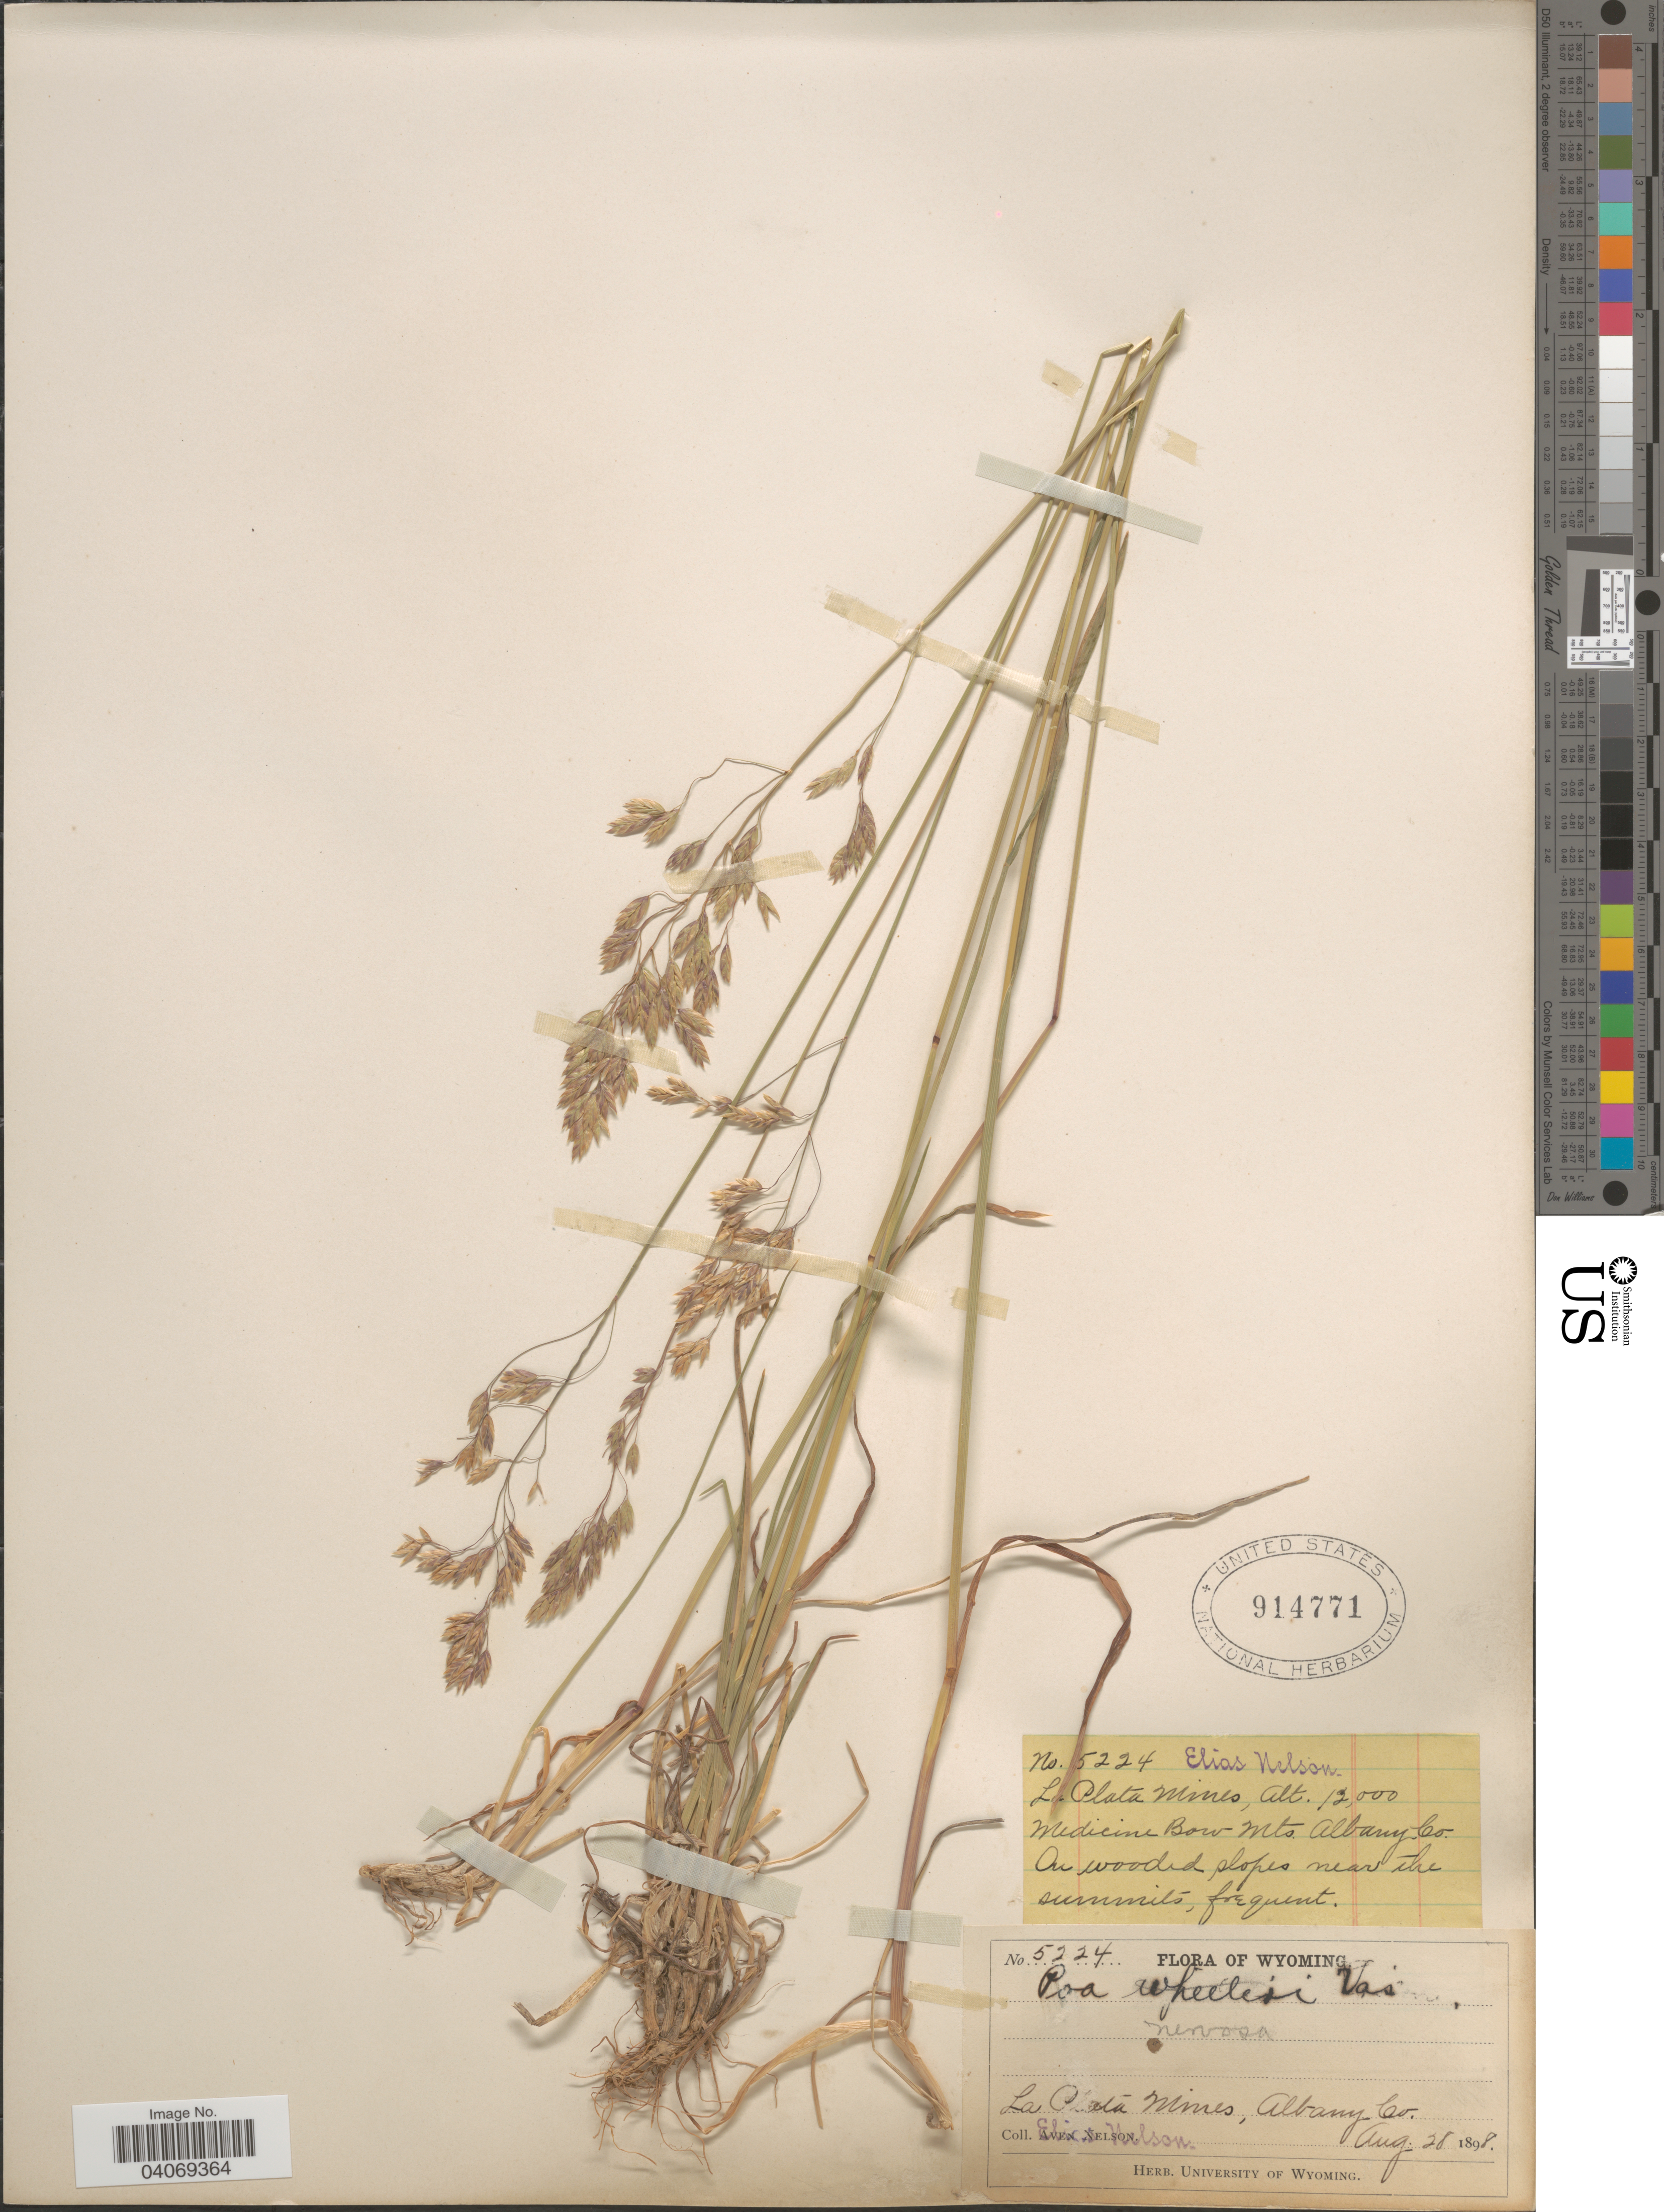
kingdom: Plantae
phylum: Tracheophyta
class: Liliopsida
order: Poales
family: Poaceae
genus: Poa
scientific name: Poa wheeleri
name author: Vasey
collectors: E. Nelson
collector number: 5224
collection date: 1898-08-28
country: United States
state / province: Wyoming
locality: La Plata Mines, Medicine Bow Mts. Albany Co. On wooded slopes near the summits.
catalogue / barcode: US 914771